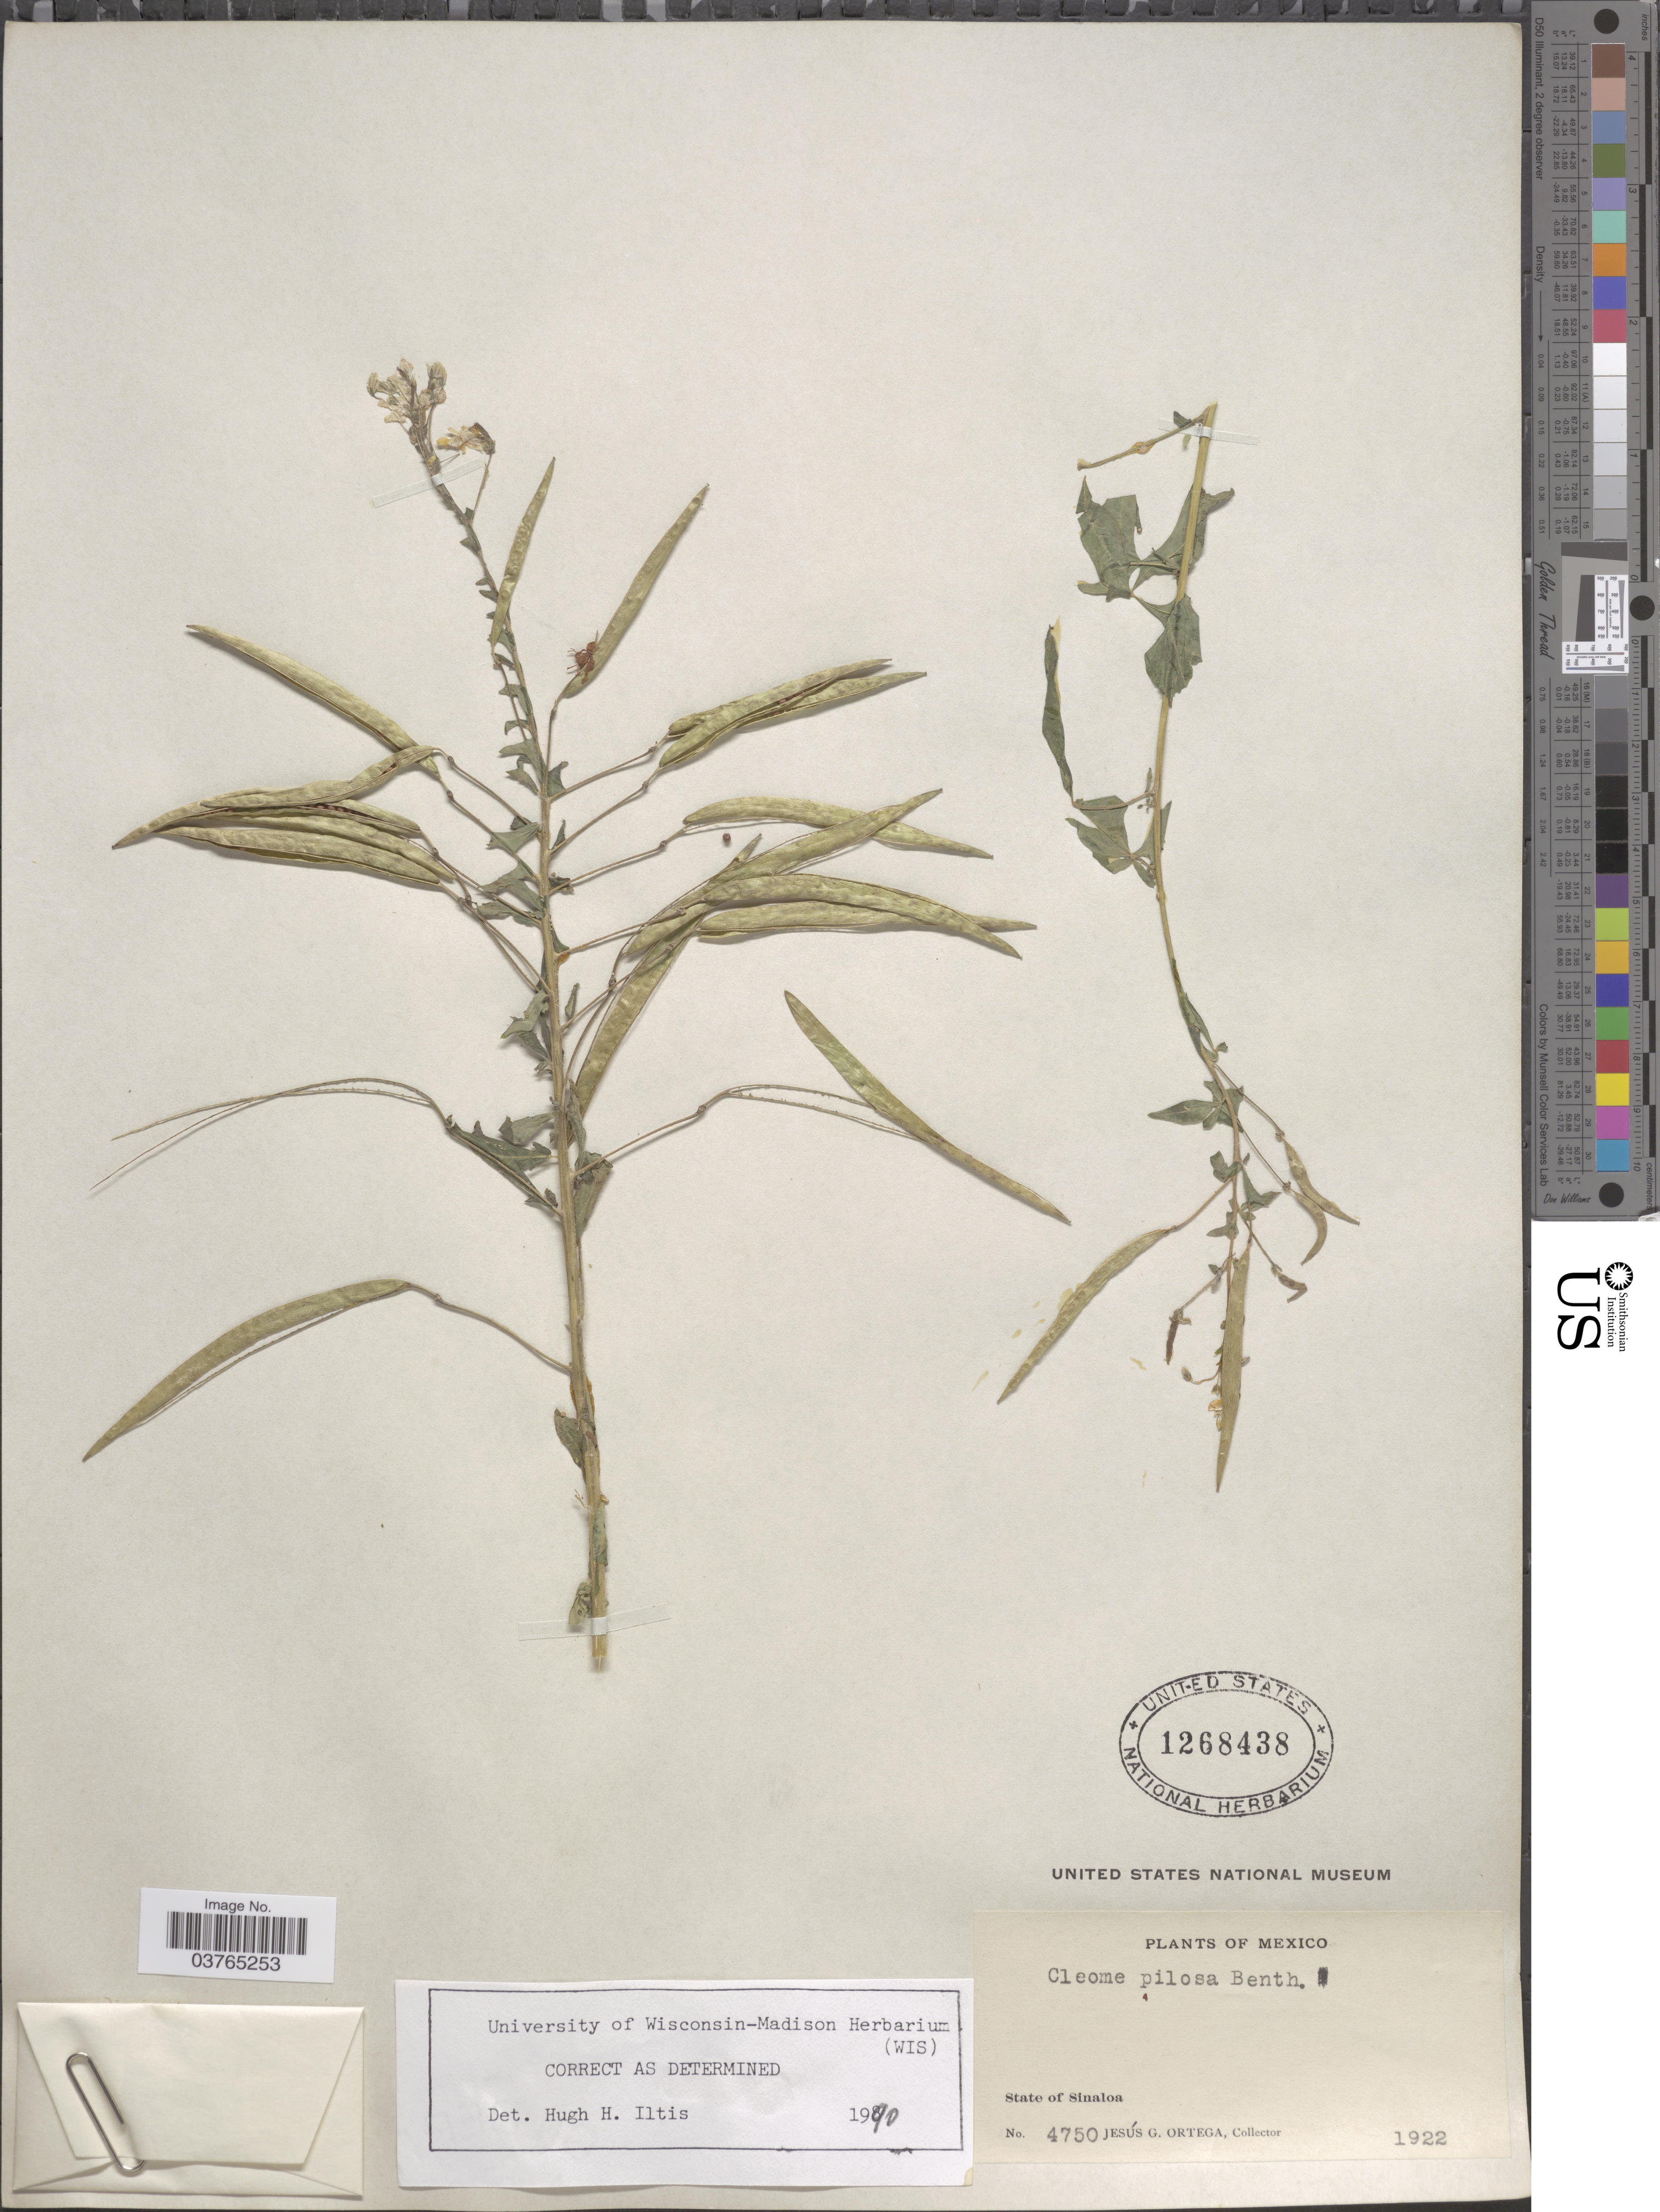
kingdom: Plantae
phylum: Tracheophyta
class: Magnoliopsida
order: Brassicales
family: Cleomaceae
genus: Cochranella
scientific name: Cochranella pilosa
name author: (Benth.) E.M. McGinty & Roalson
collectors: J. Ortega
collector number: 4750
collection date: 1922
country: Mexico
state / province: Sinaloa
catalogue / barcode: US 1268438